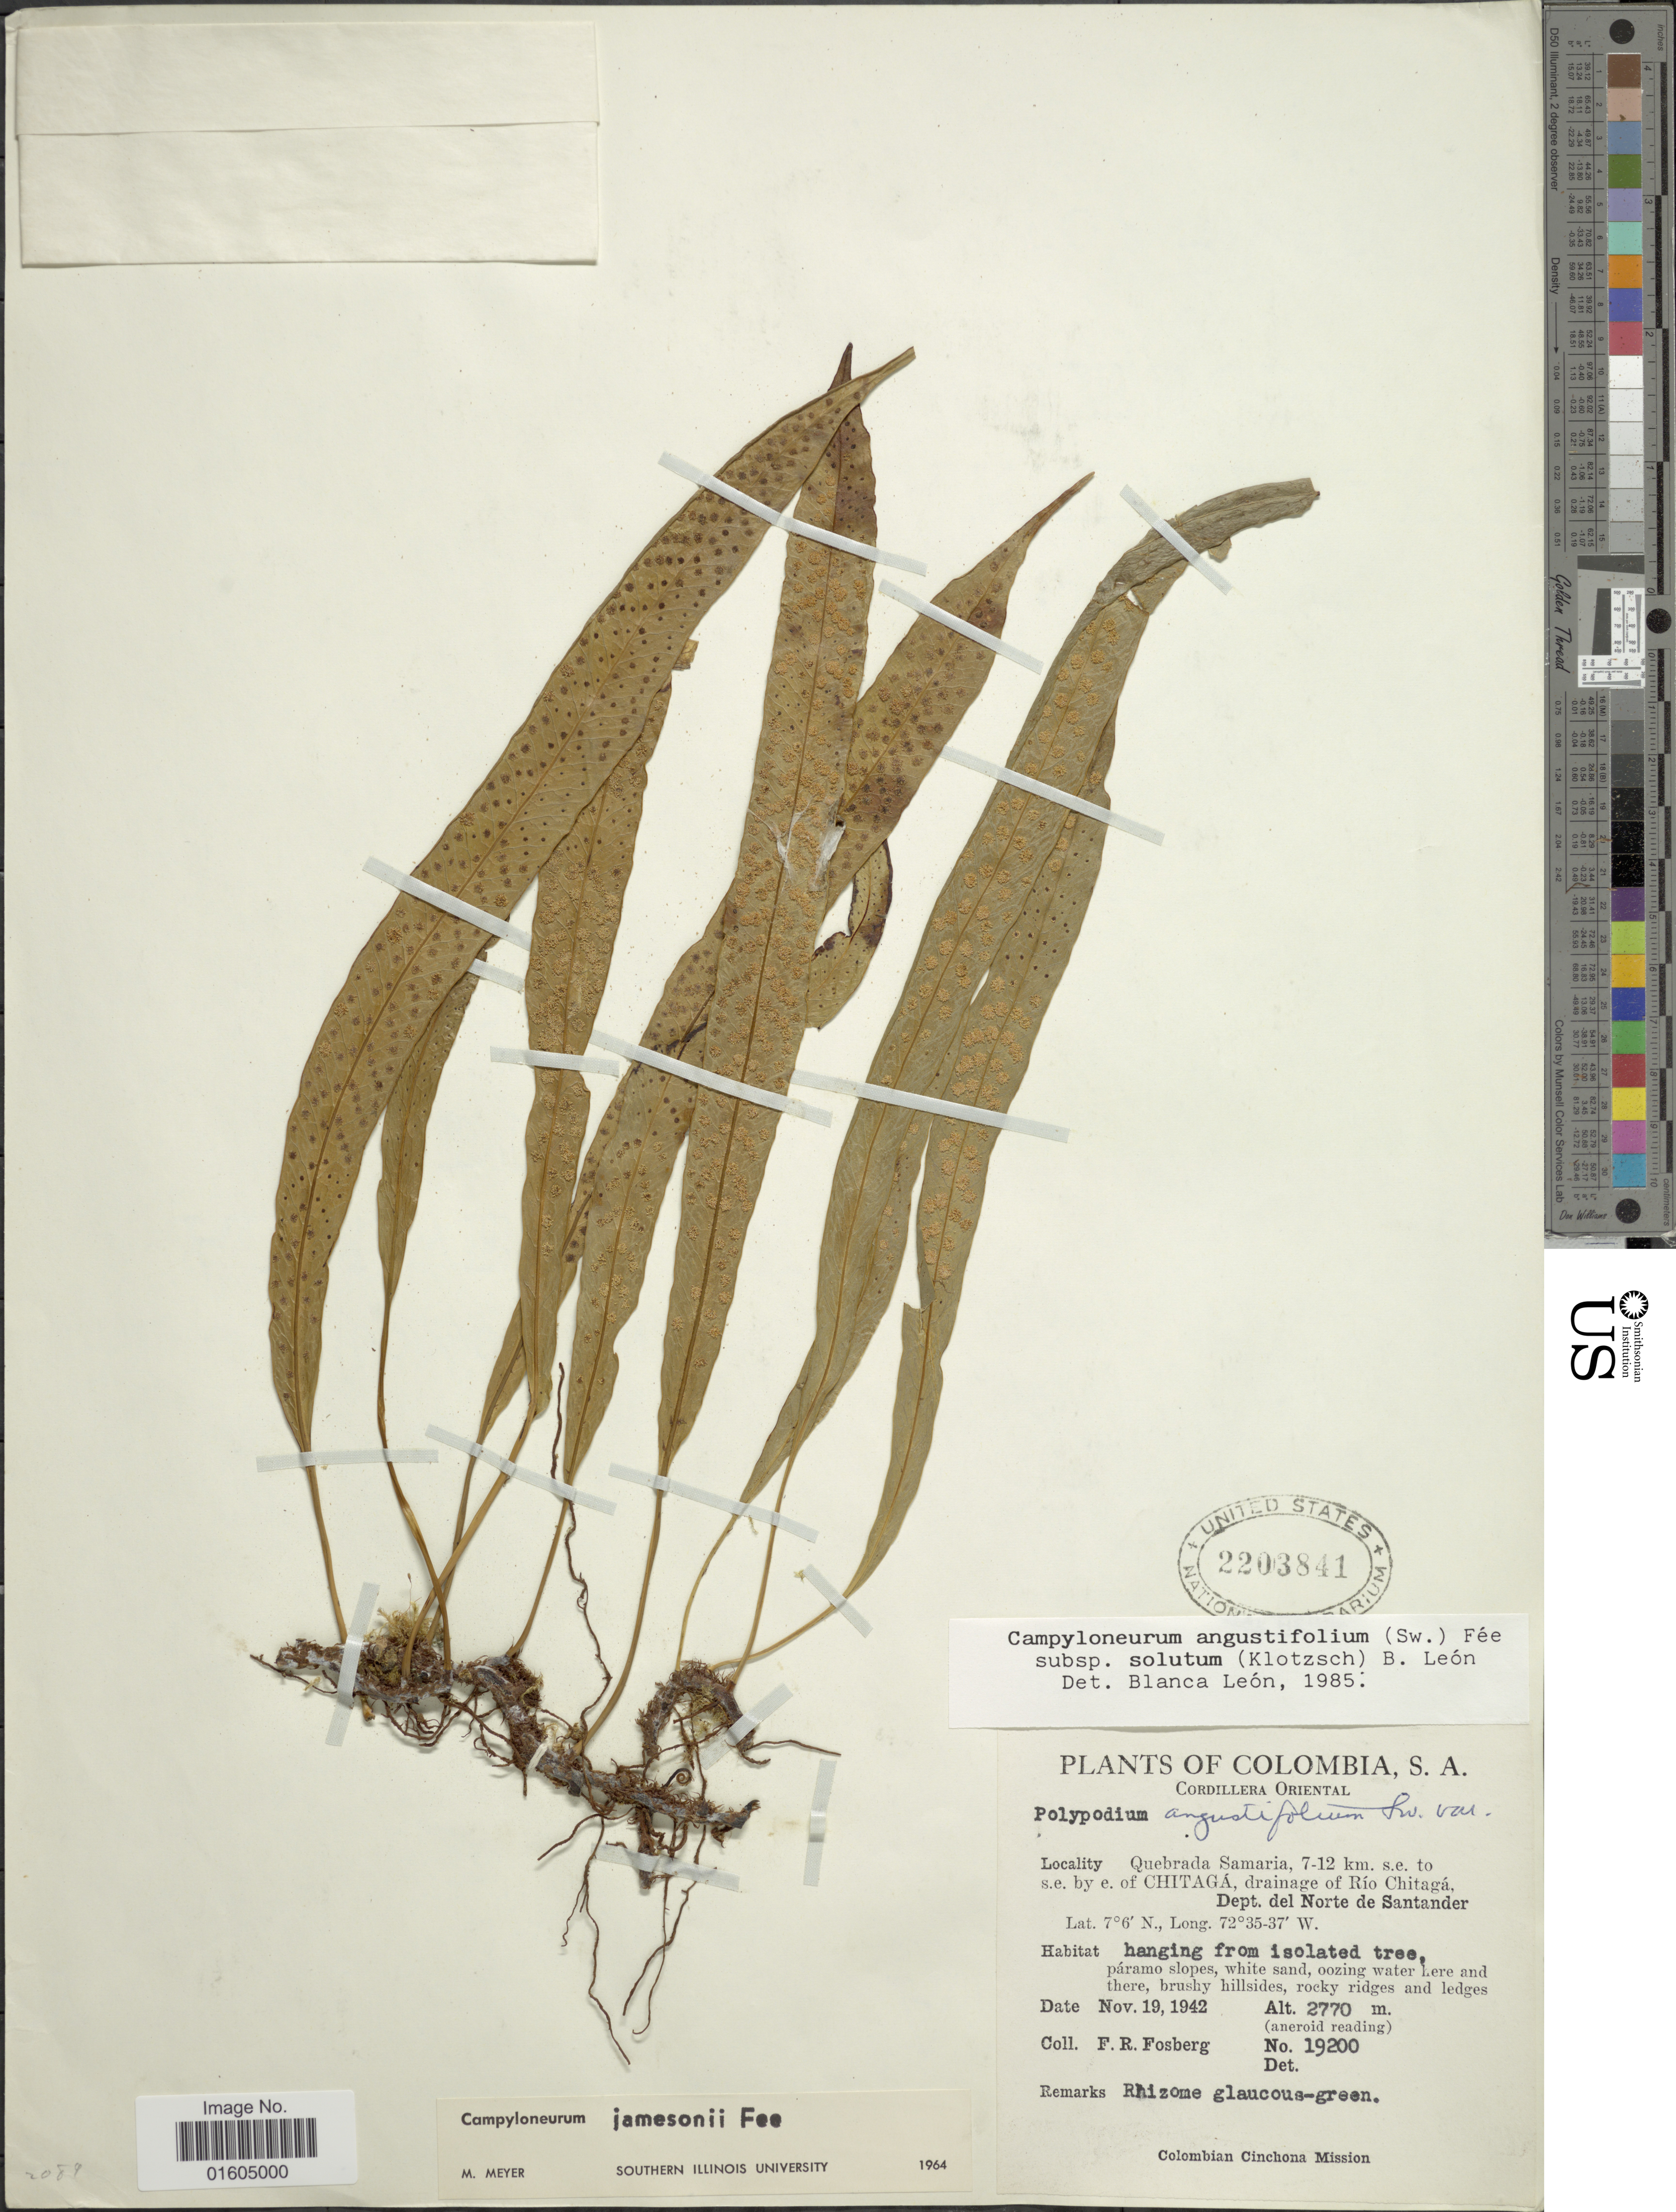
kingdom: Plantae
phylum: Tracheophyta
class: Polypodiopsida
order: Polypodiales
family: Polypodiaceae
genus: Campyloneurum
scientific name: Campyloneurum solutum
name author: (Klotzsch) Fée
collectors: F. R. Fosberg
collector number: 19200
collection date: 1942-11-19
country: Colombia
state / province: Norte de Santander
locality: Colombia, S. A. Cordillera Oriental. Quebrada Samaria, 7-12 km. s.e. to s.e. by e. of Chitaga, drainage of Rio Chitaga. Dept. del Norte de Santander. paramo slope, white sand, oozin water here and there, brushy hillsides, rocky ridges and ledges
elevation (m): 2770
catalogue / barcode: US 2203841